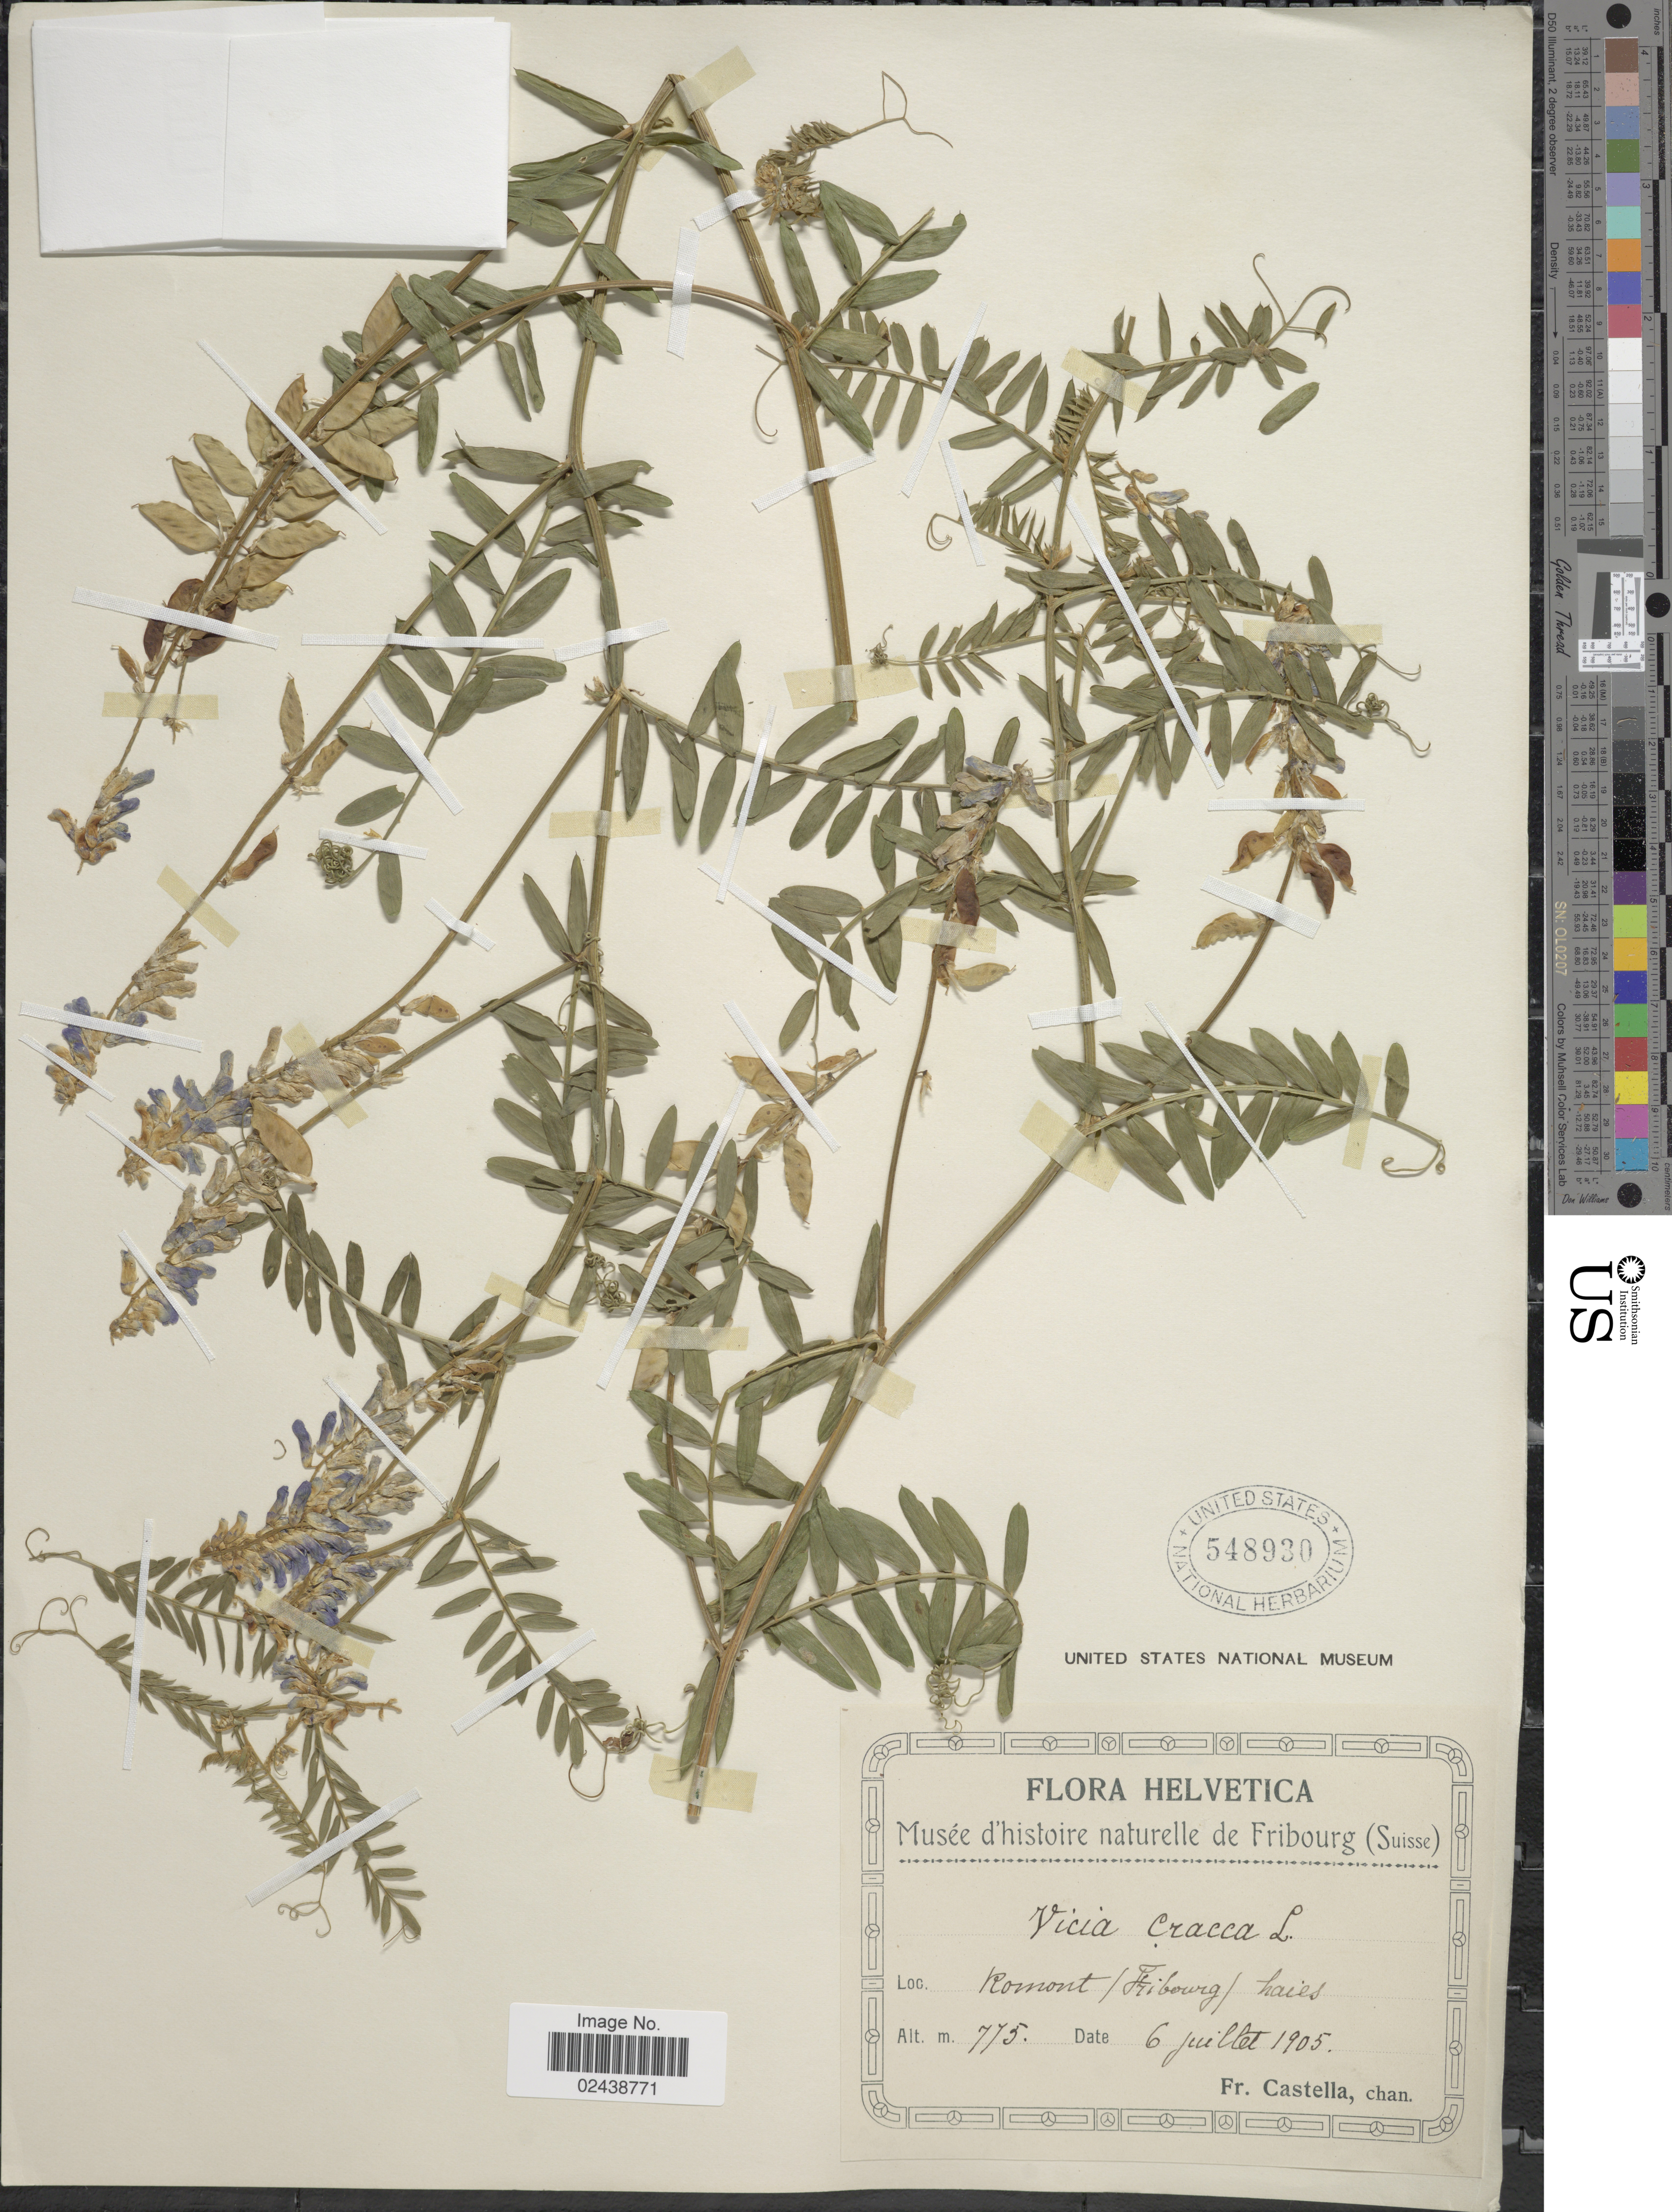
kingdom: Plantae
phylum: Tracheophyta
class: Magnoliopsida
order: Fabales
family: Fabaceae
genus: Vicia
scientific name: Vicia cracca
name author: L.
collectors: Fr. Castella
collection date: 1905-07-06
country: Switzerland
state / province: Fribourg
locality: Helvetica. Romont, Fribourg, haies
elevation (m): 775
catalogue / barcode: US 548930